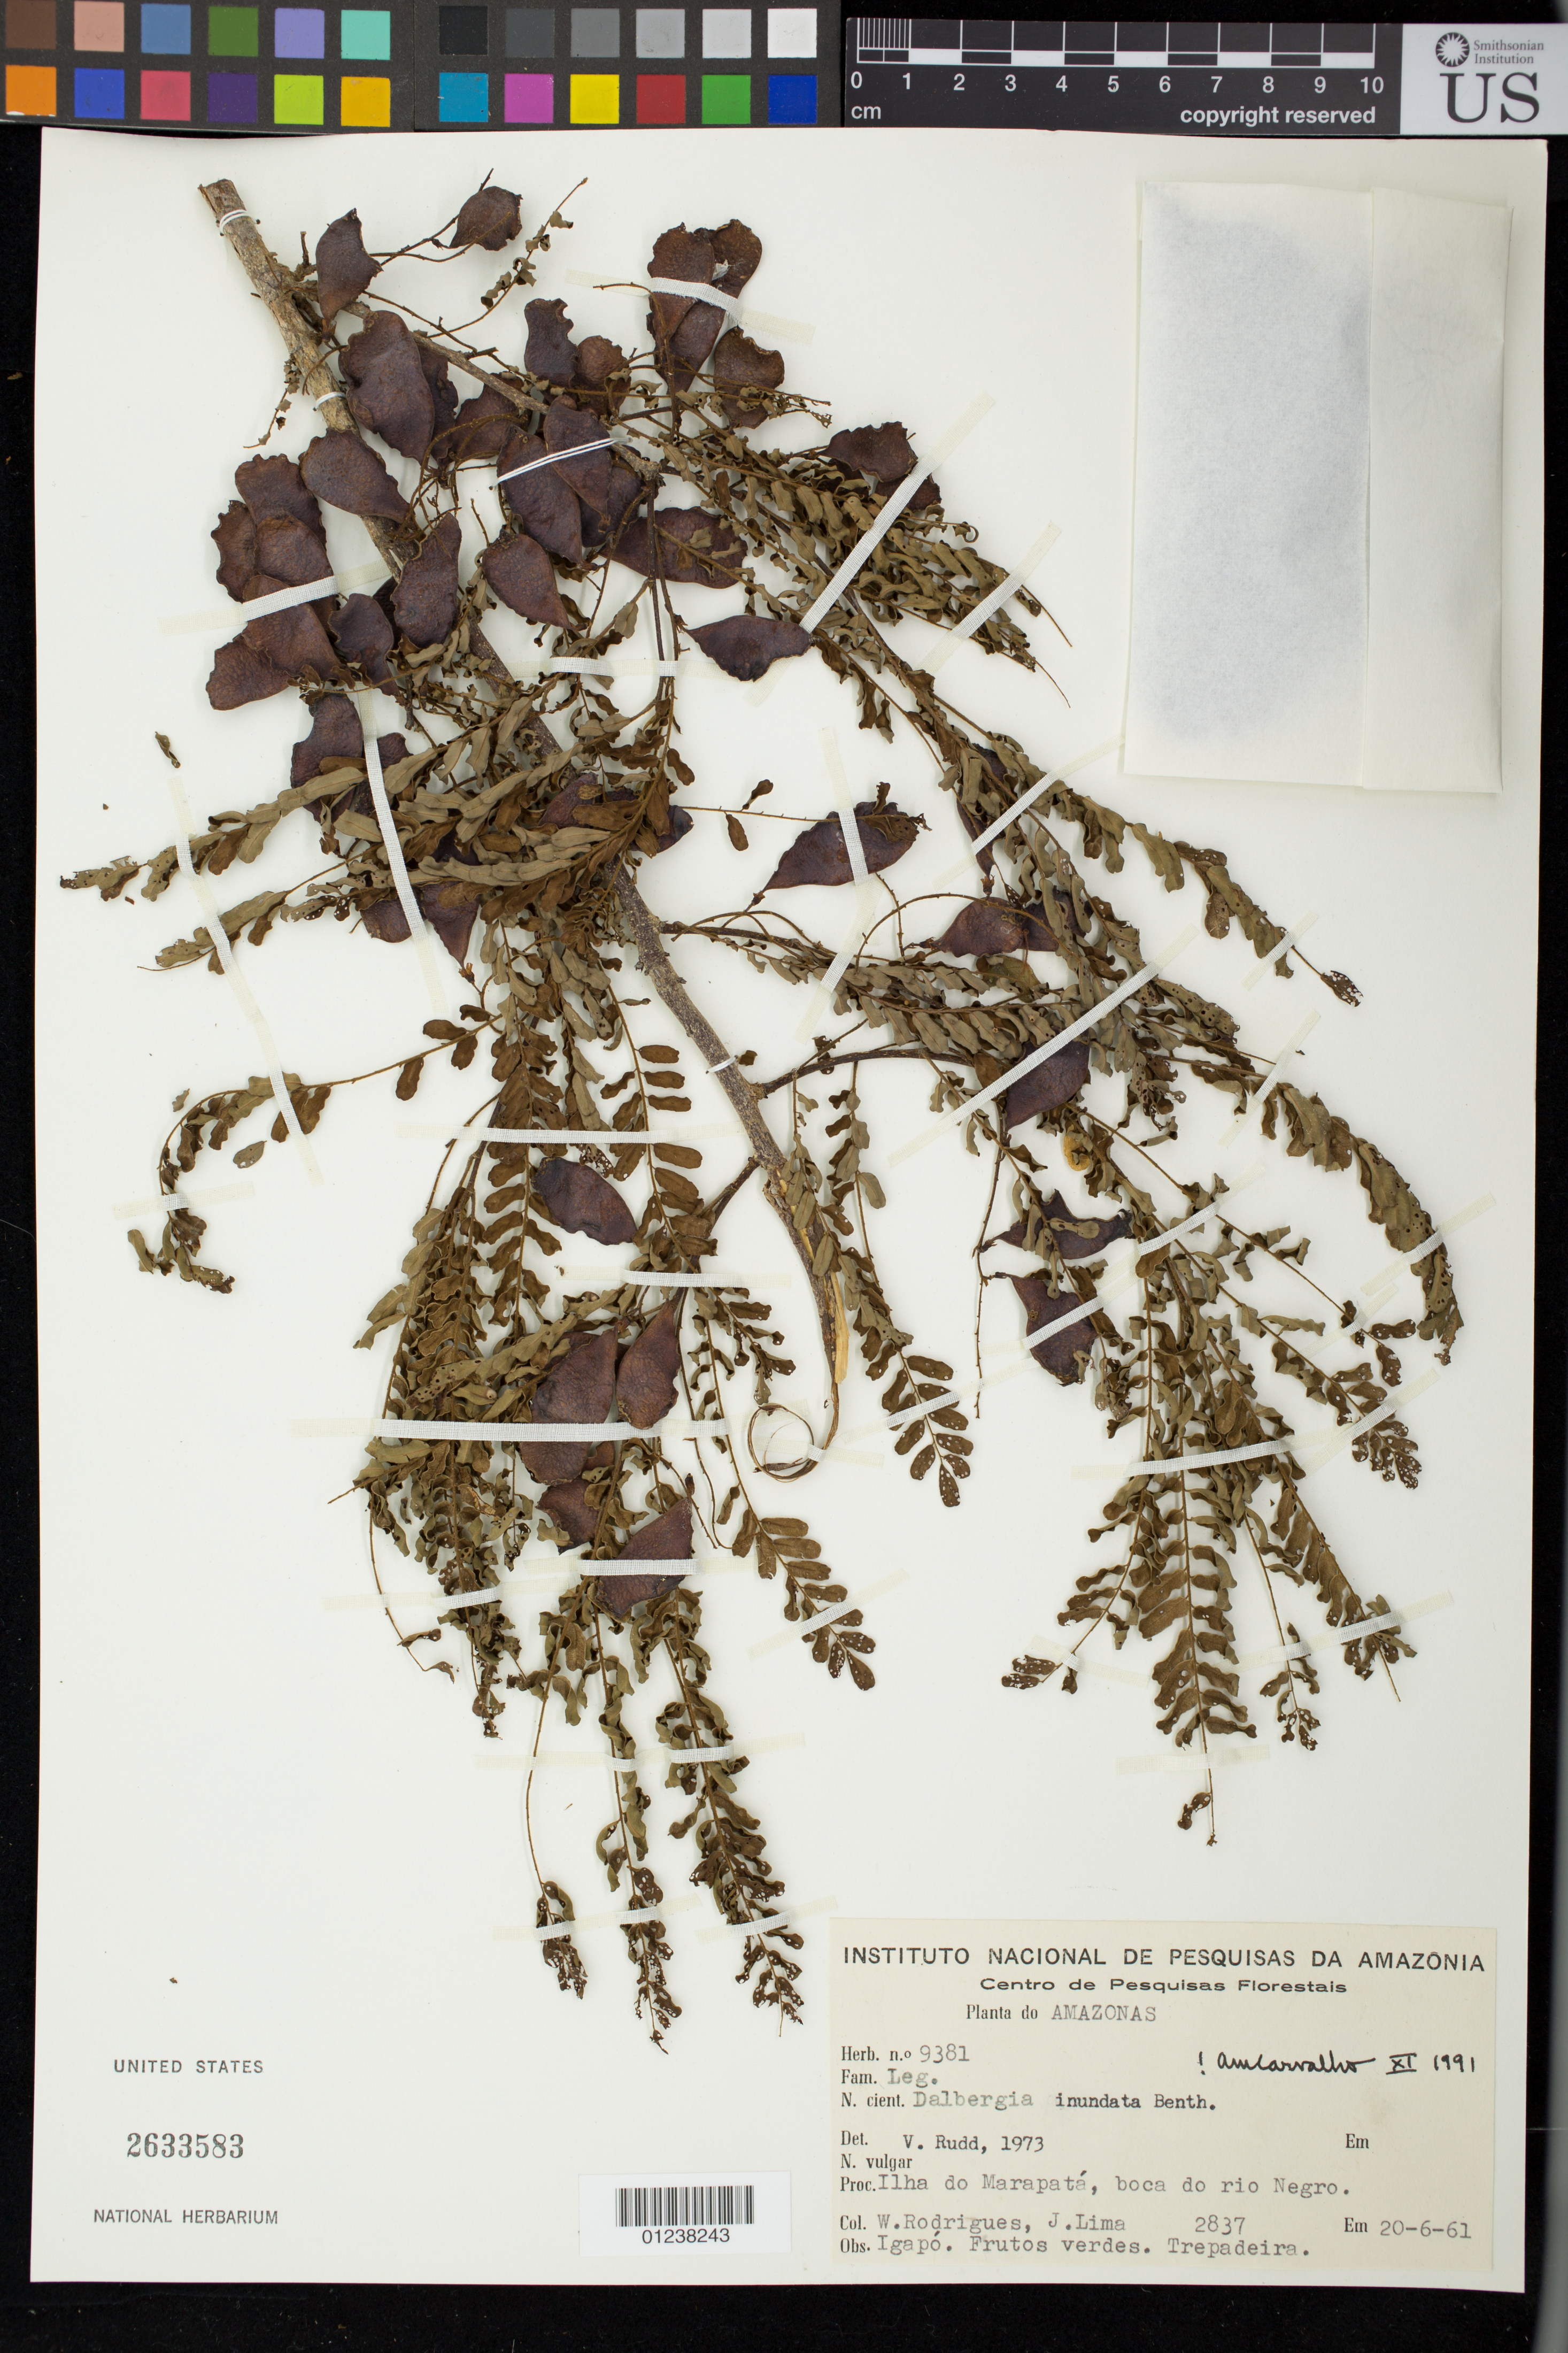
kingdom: Plantae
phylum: Tracheophyta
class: Magnoliopsida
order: Fabales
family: Fabaceae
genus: Dalbergia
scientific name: Dalbergia inundata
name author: Benth.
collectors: W. Rodrigues & J. Lima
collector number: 2837 / Herb. 9381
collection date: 1961-06-20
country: Brazil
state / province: Amazonas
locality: Ilha do Marapata, boca do rio Negro.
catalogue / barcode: US 2633583